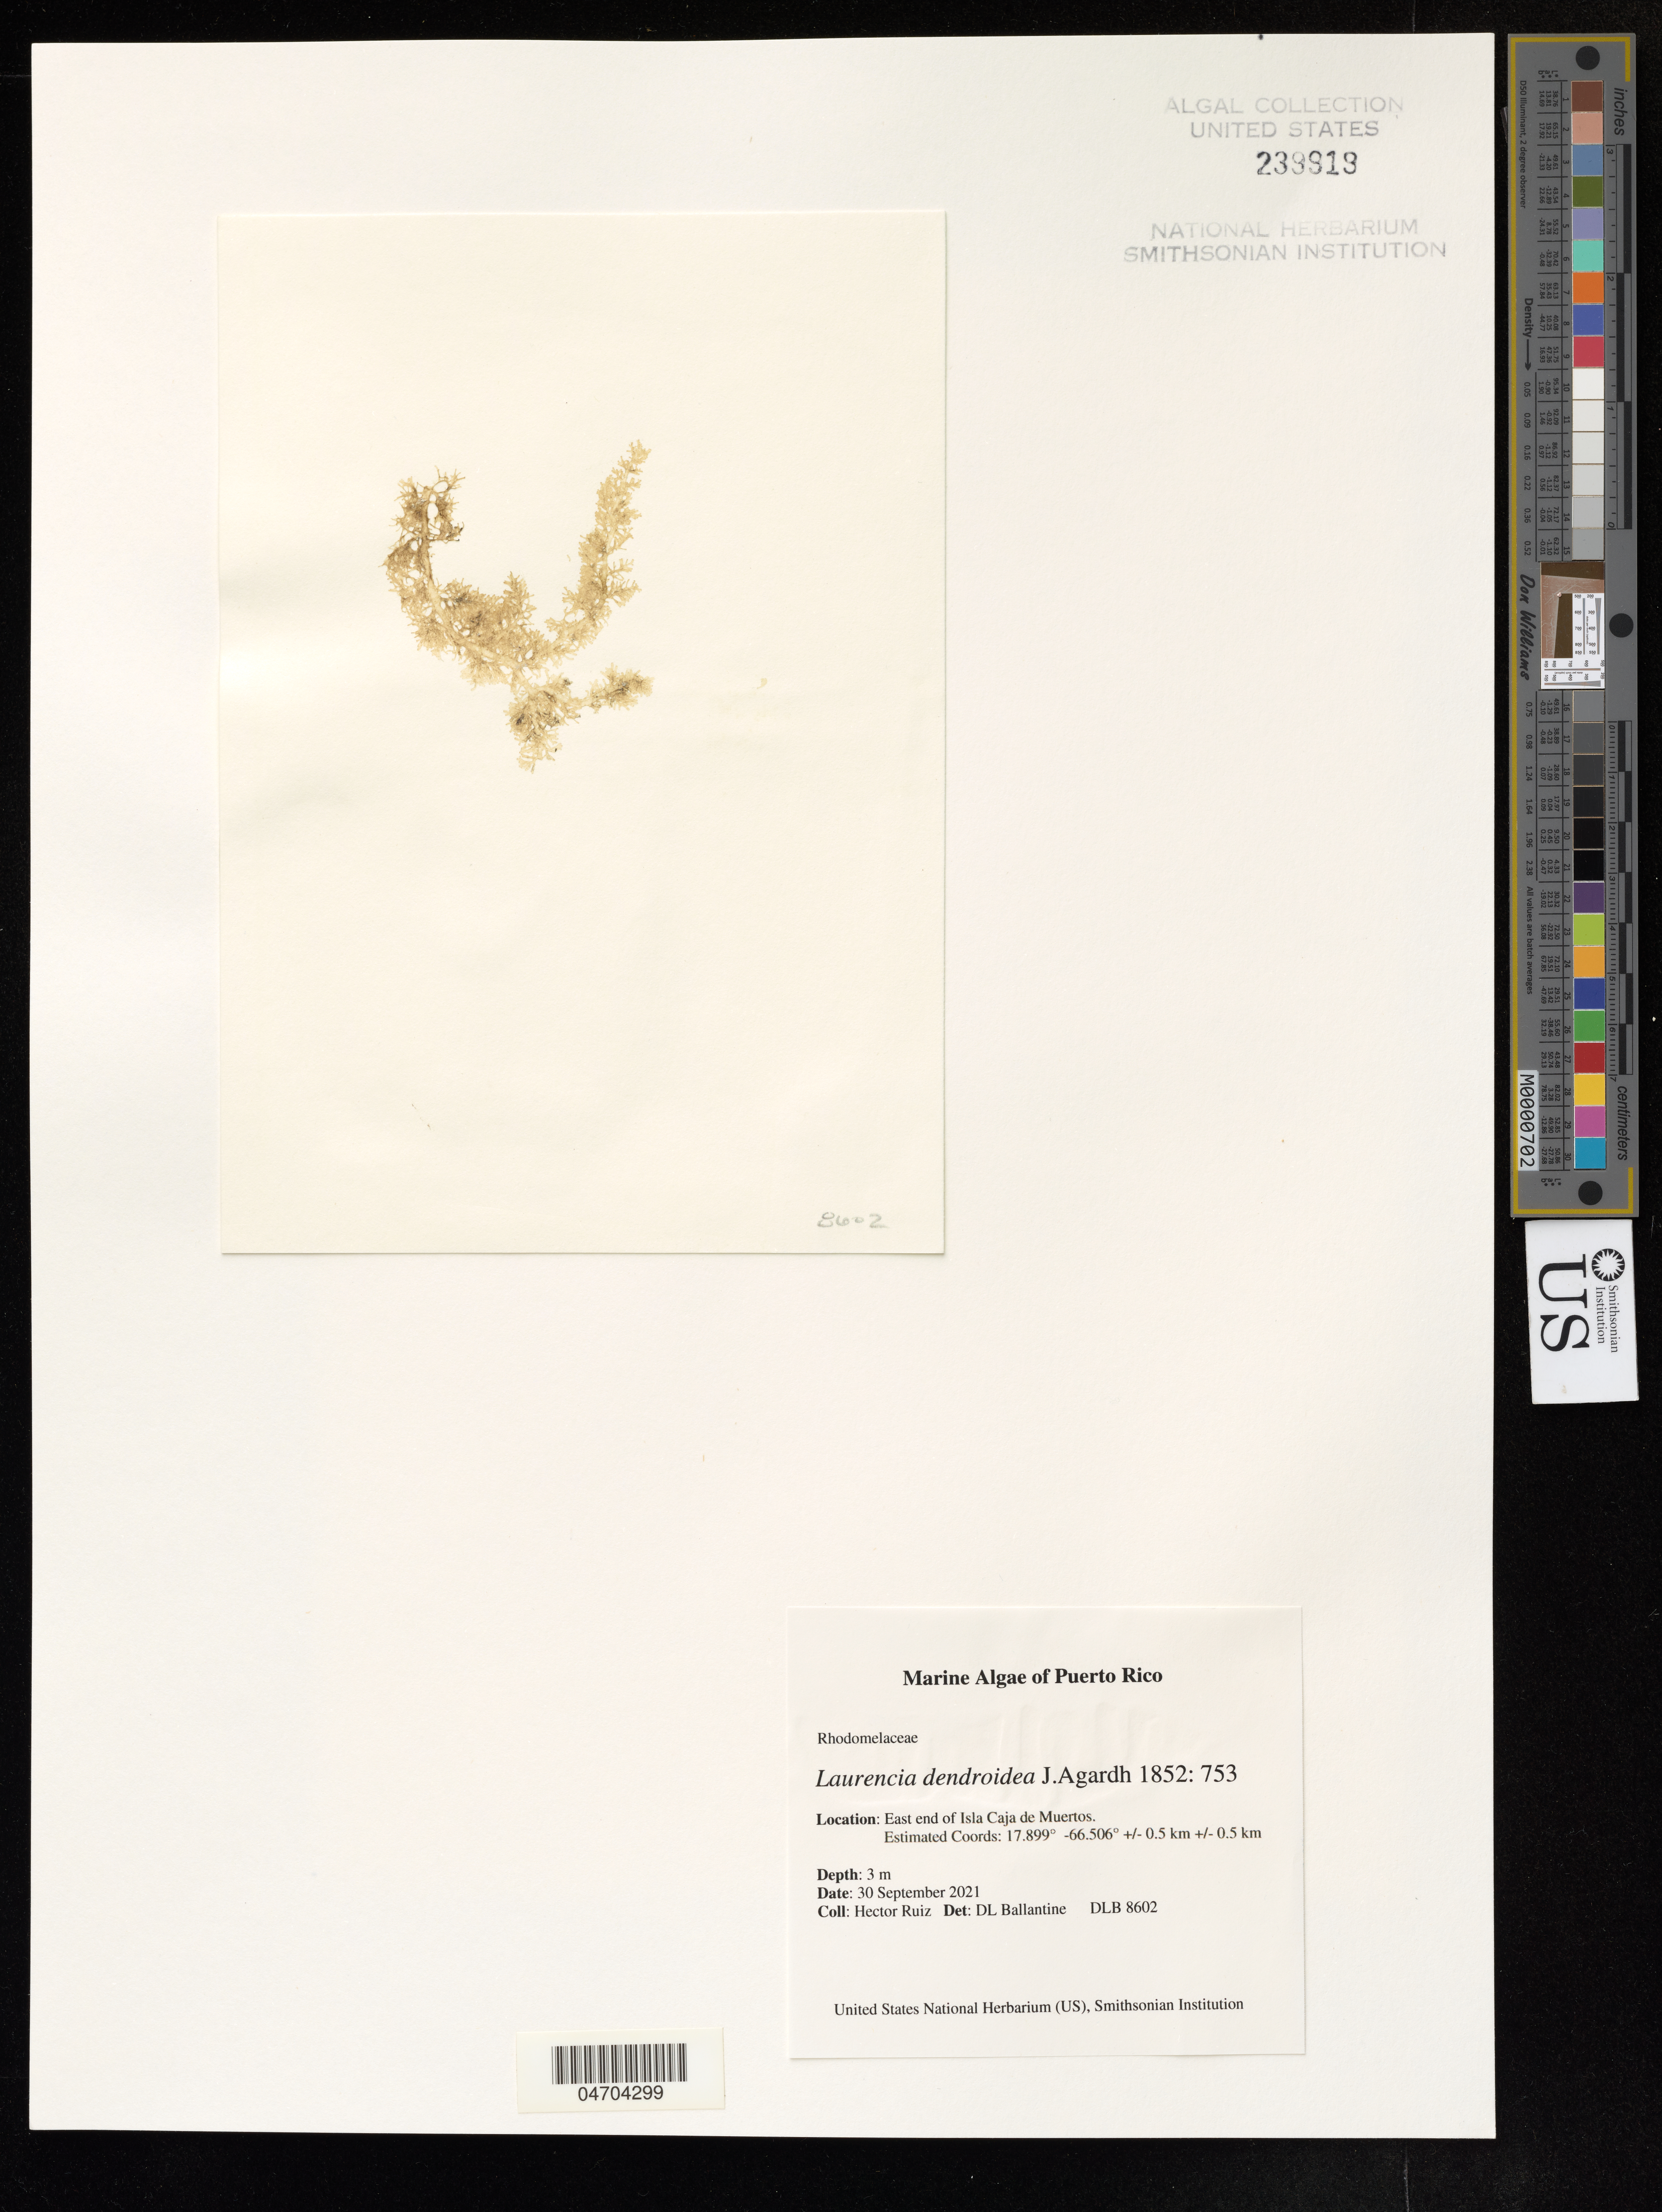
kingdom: Plantae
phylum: Rhodophyta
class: Florideophyceae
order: Ceramiales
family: Rhodomelaceae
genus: Laurencia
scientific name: Laurencia dendroidea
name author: J. Agardh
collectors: H. Ruiz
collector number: DLB8602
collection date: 2021-09-30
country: Puerto Rico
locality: East end of Isla Caja de Muertos.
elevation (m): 3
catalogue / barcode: US 239919